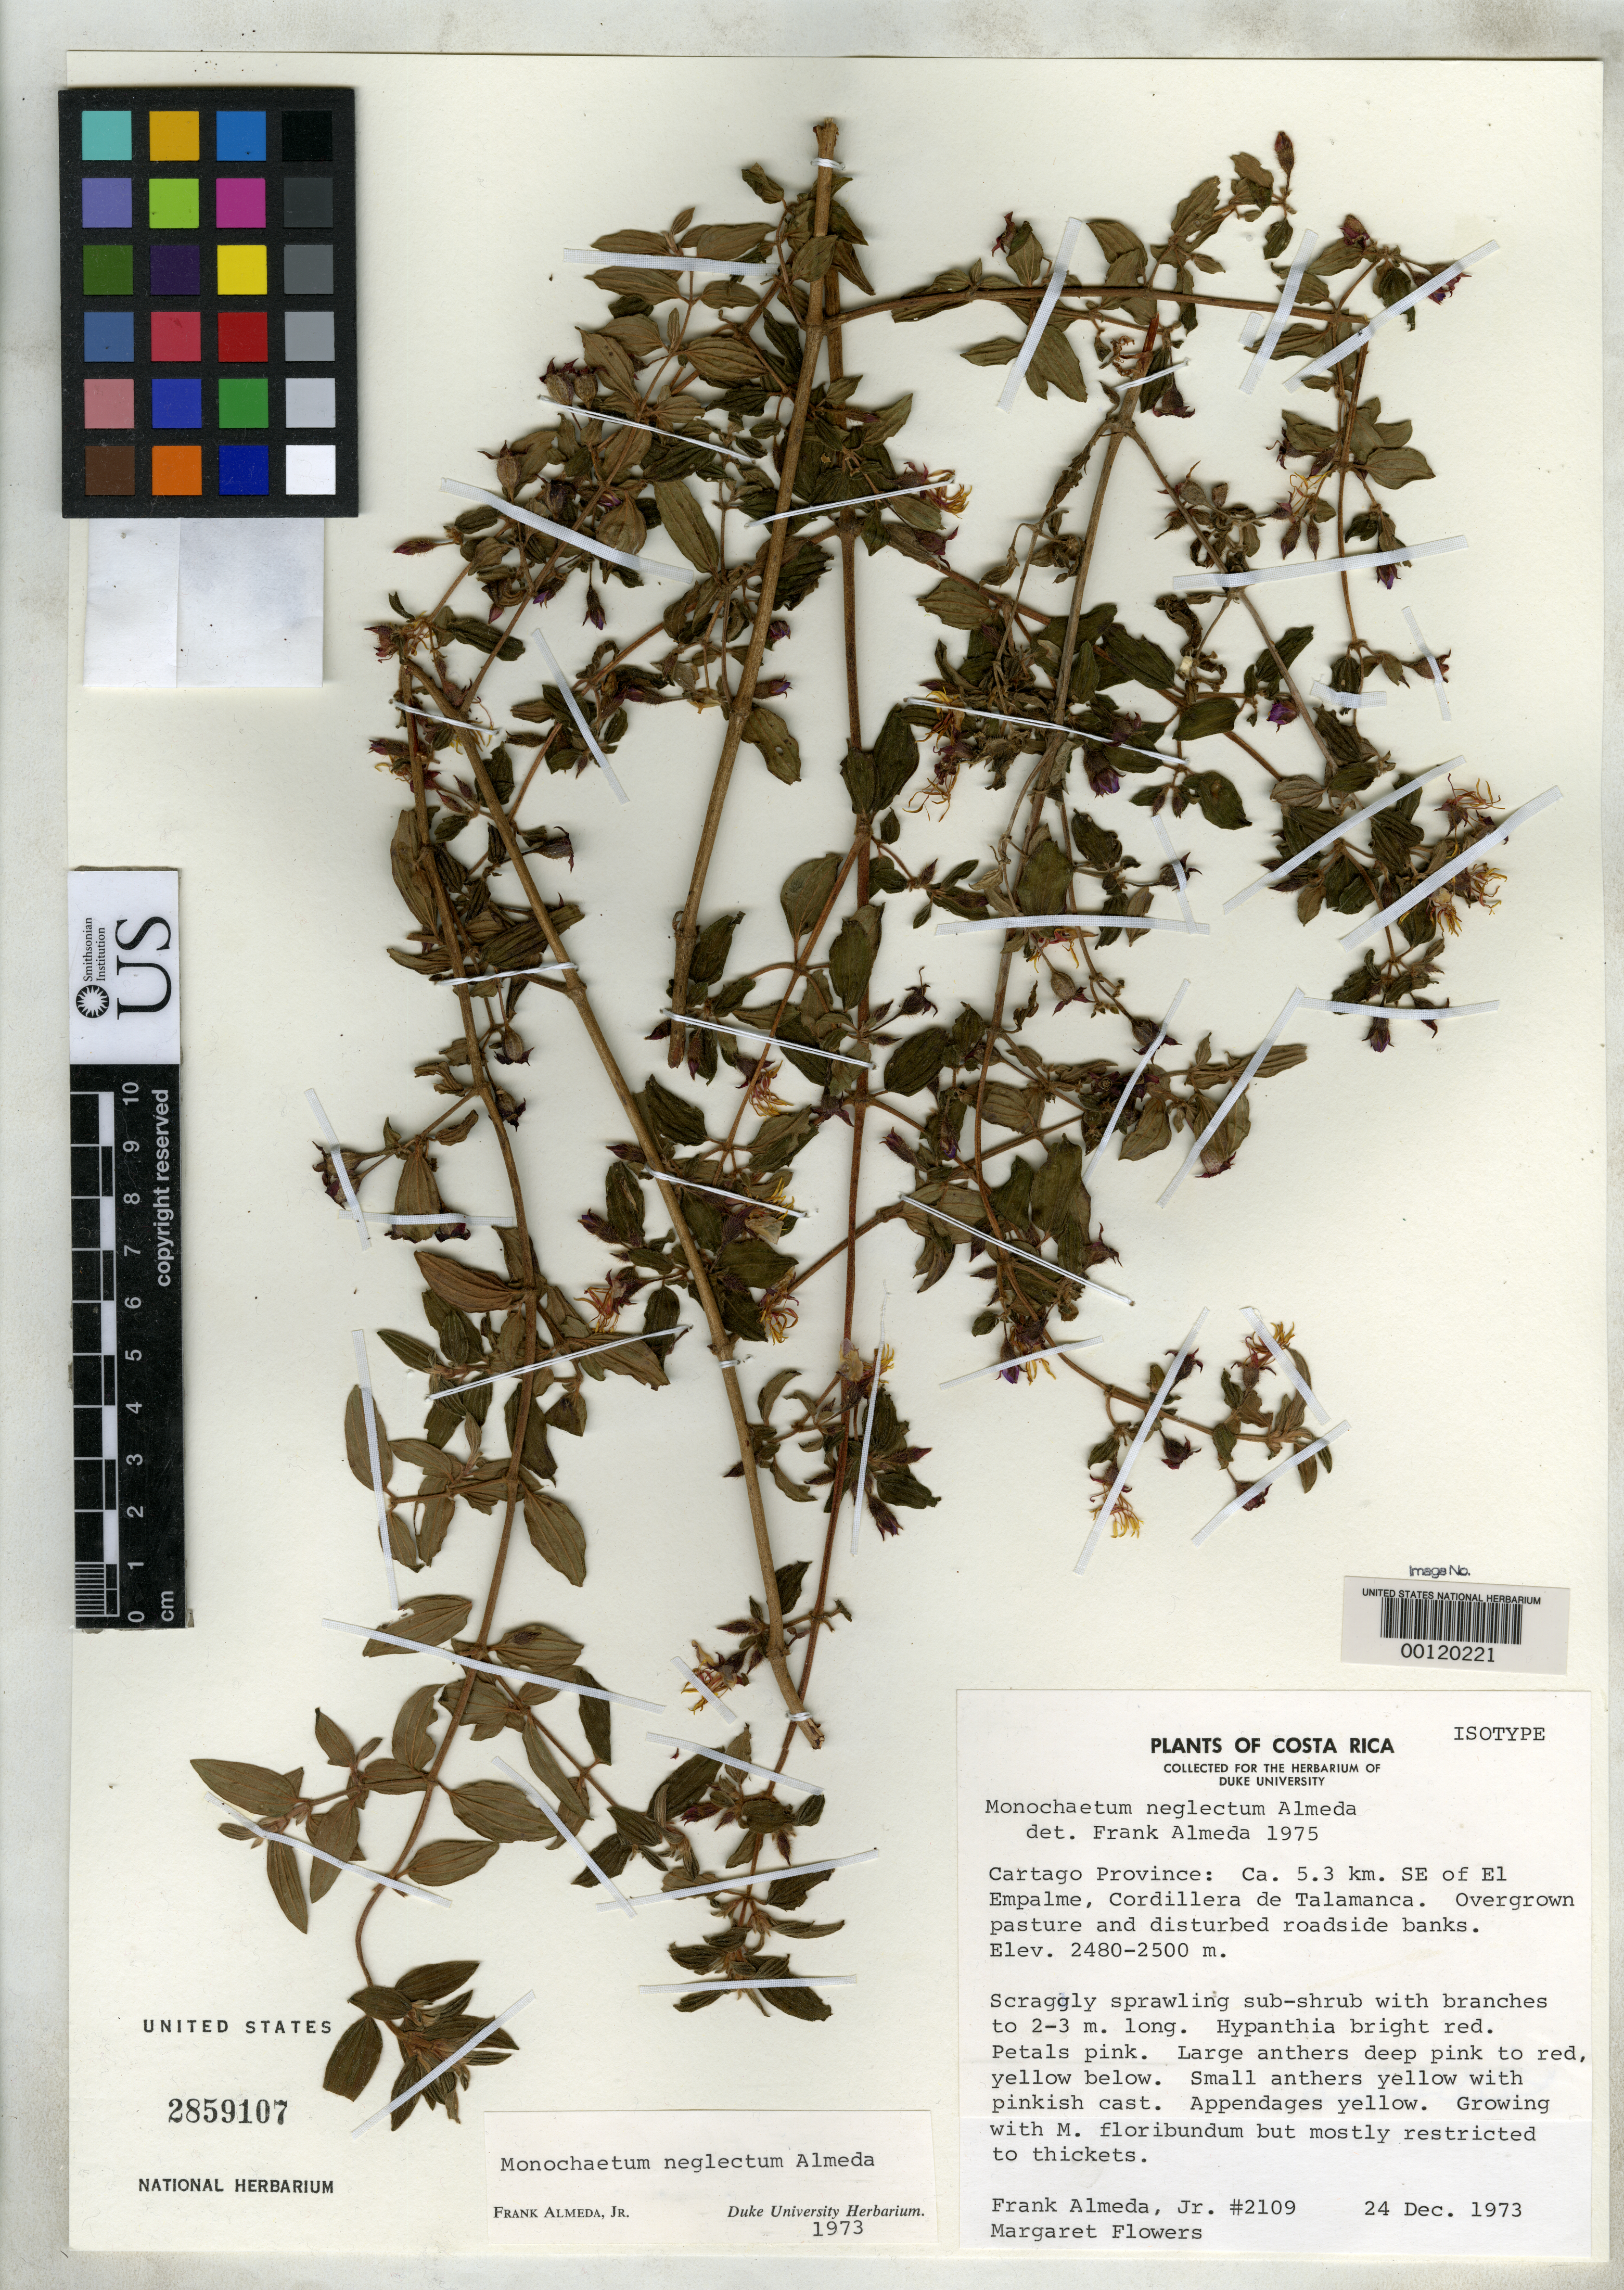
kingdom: Plantae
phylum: Tracheophyta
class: Magnoliopsida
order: Myrtales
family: Melastomataceae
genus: Monochaetum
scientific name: Monochaetum neglectum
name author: Almeda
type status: Isotype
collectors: F. Almeda & M. Flowers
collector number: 2109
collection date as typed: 24 Dec 1973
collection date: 1973-12-24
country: Costa Rica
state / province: Cartago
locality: SE of El Empalme, Cordillera de Talamanca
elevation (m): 2480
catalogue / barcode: US 2859107